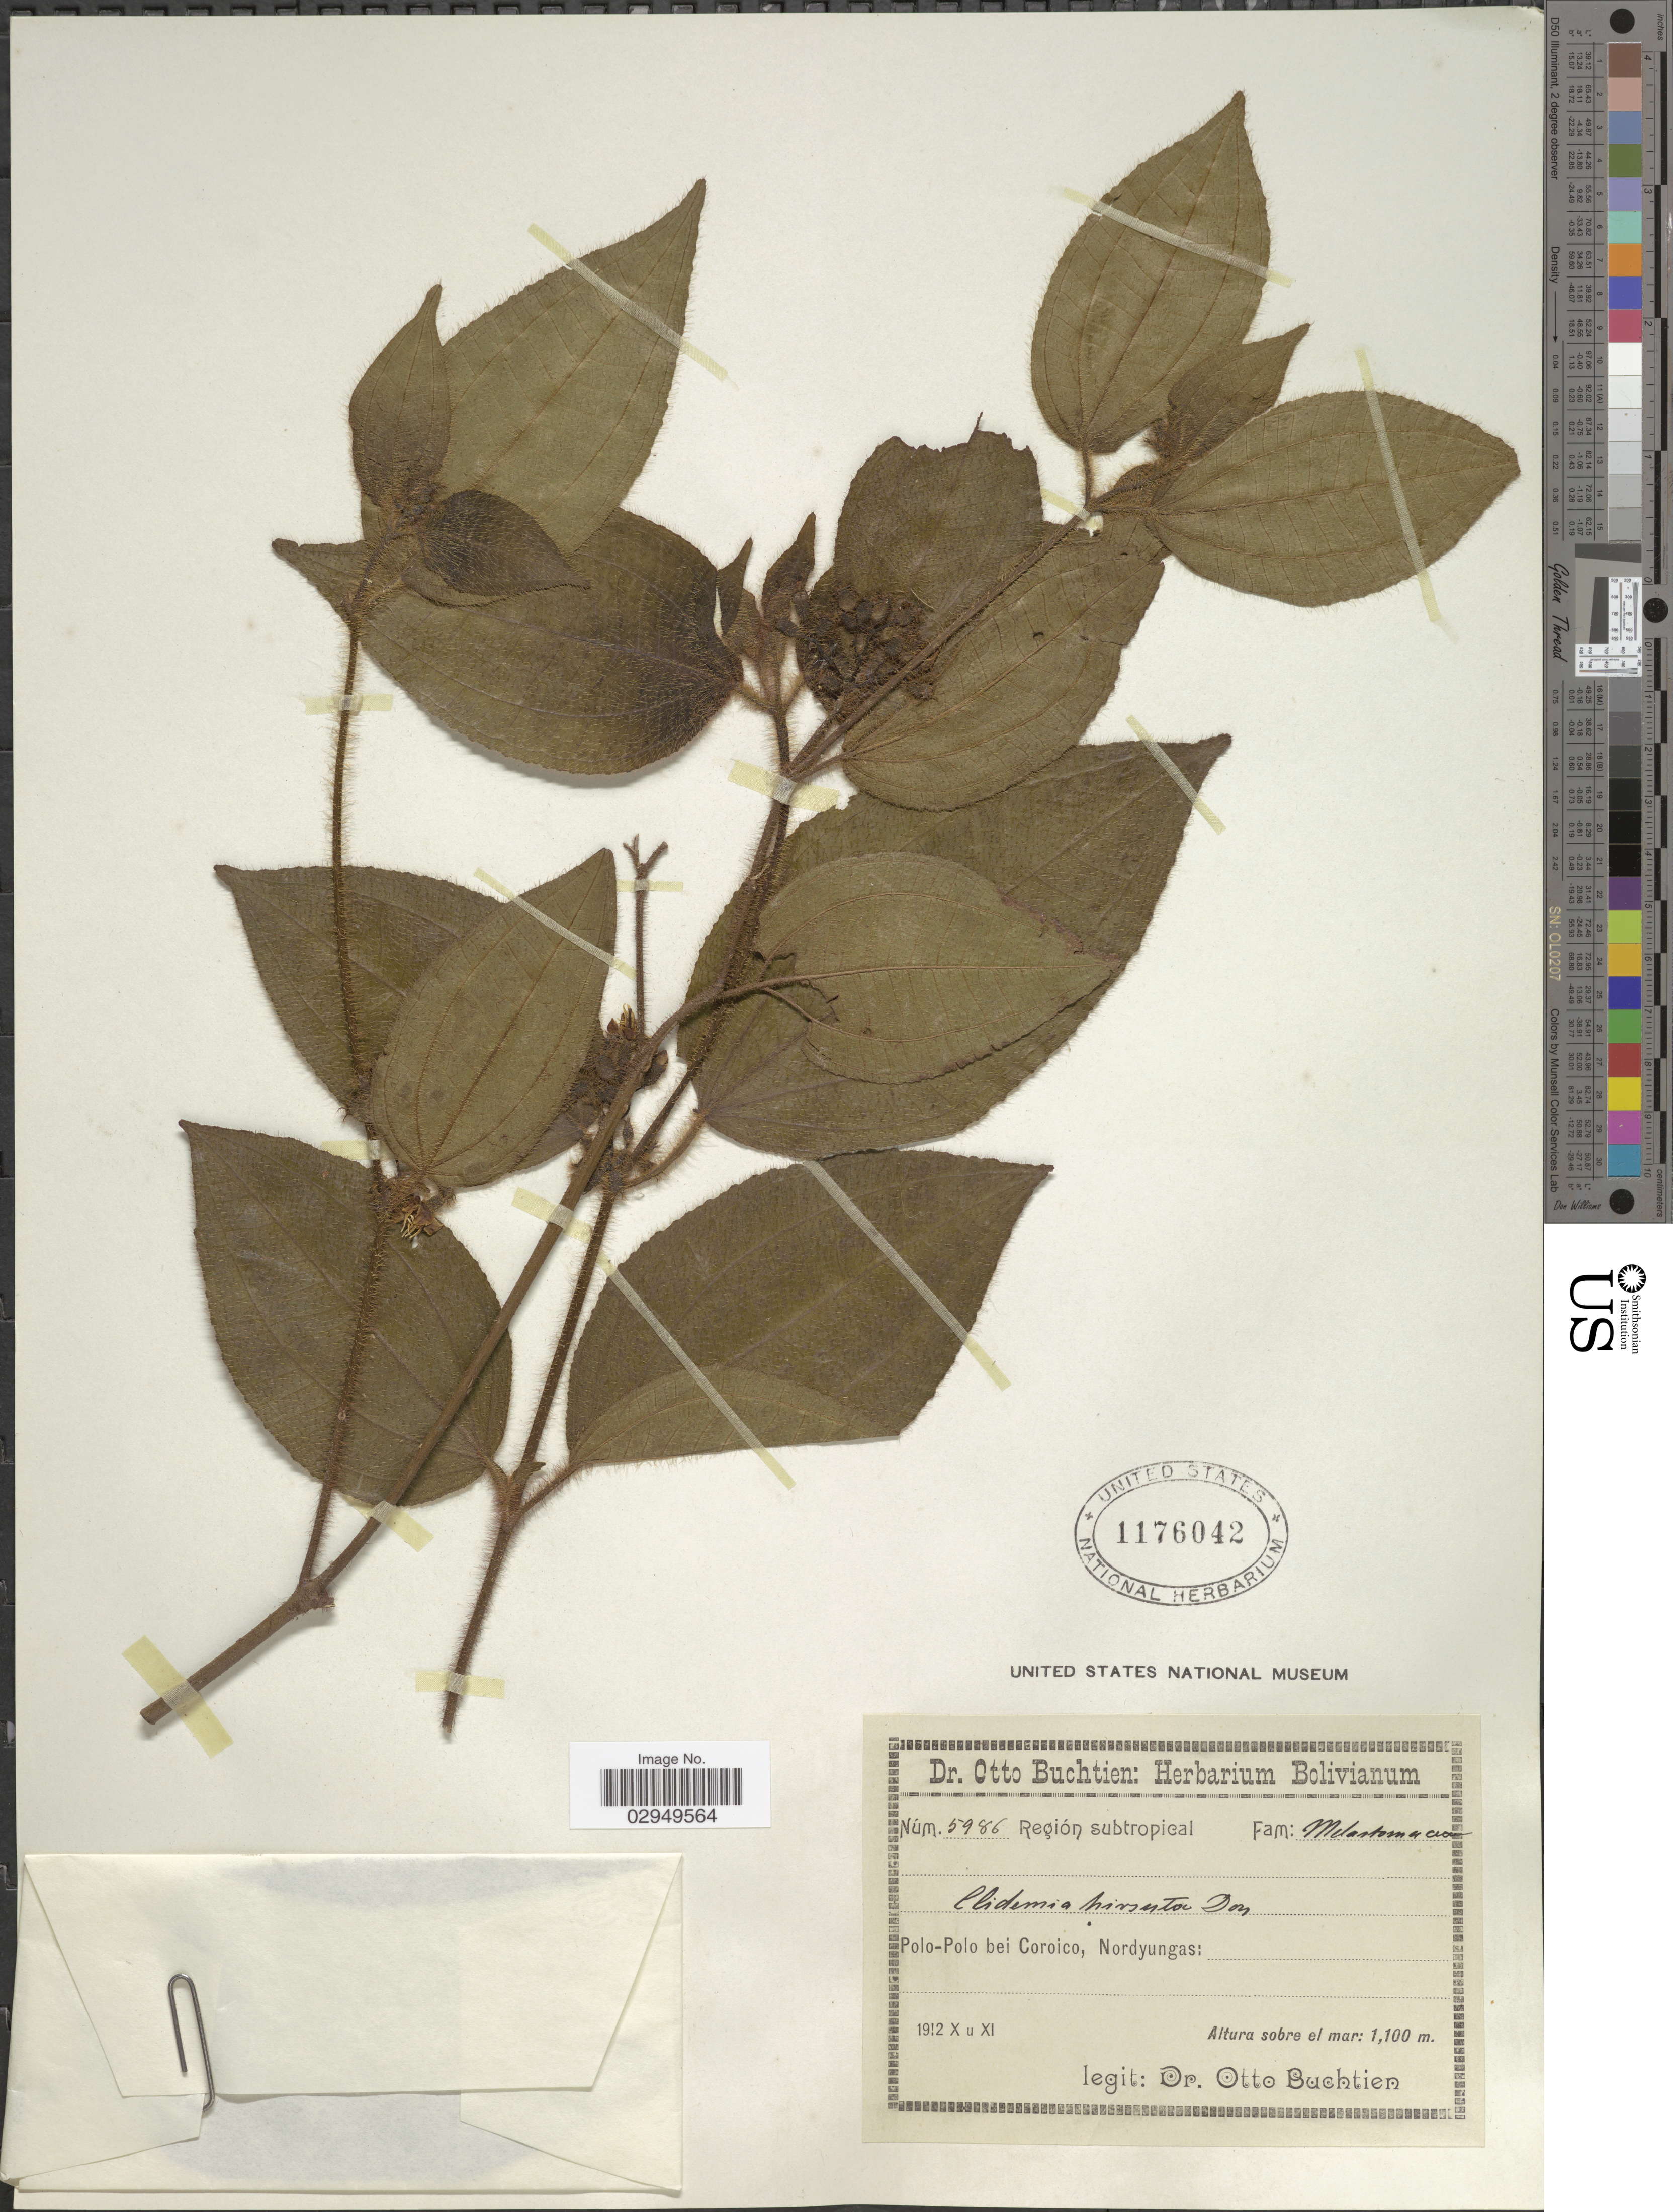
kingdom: Plantae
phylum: Tracheophyta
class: Magnoliopsida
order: Myrtales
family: Melastomataceae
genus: Clidemia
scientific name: Clidemia hirta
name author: (L.) D. Don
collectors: O. Buchtien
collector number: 5986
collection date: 1912-10/1912-11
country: Bolivia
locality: Región subtropical. Polo-Polo bei Coroico, Nordyungas.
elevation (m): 1100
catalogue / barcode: US 1176042